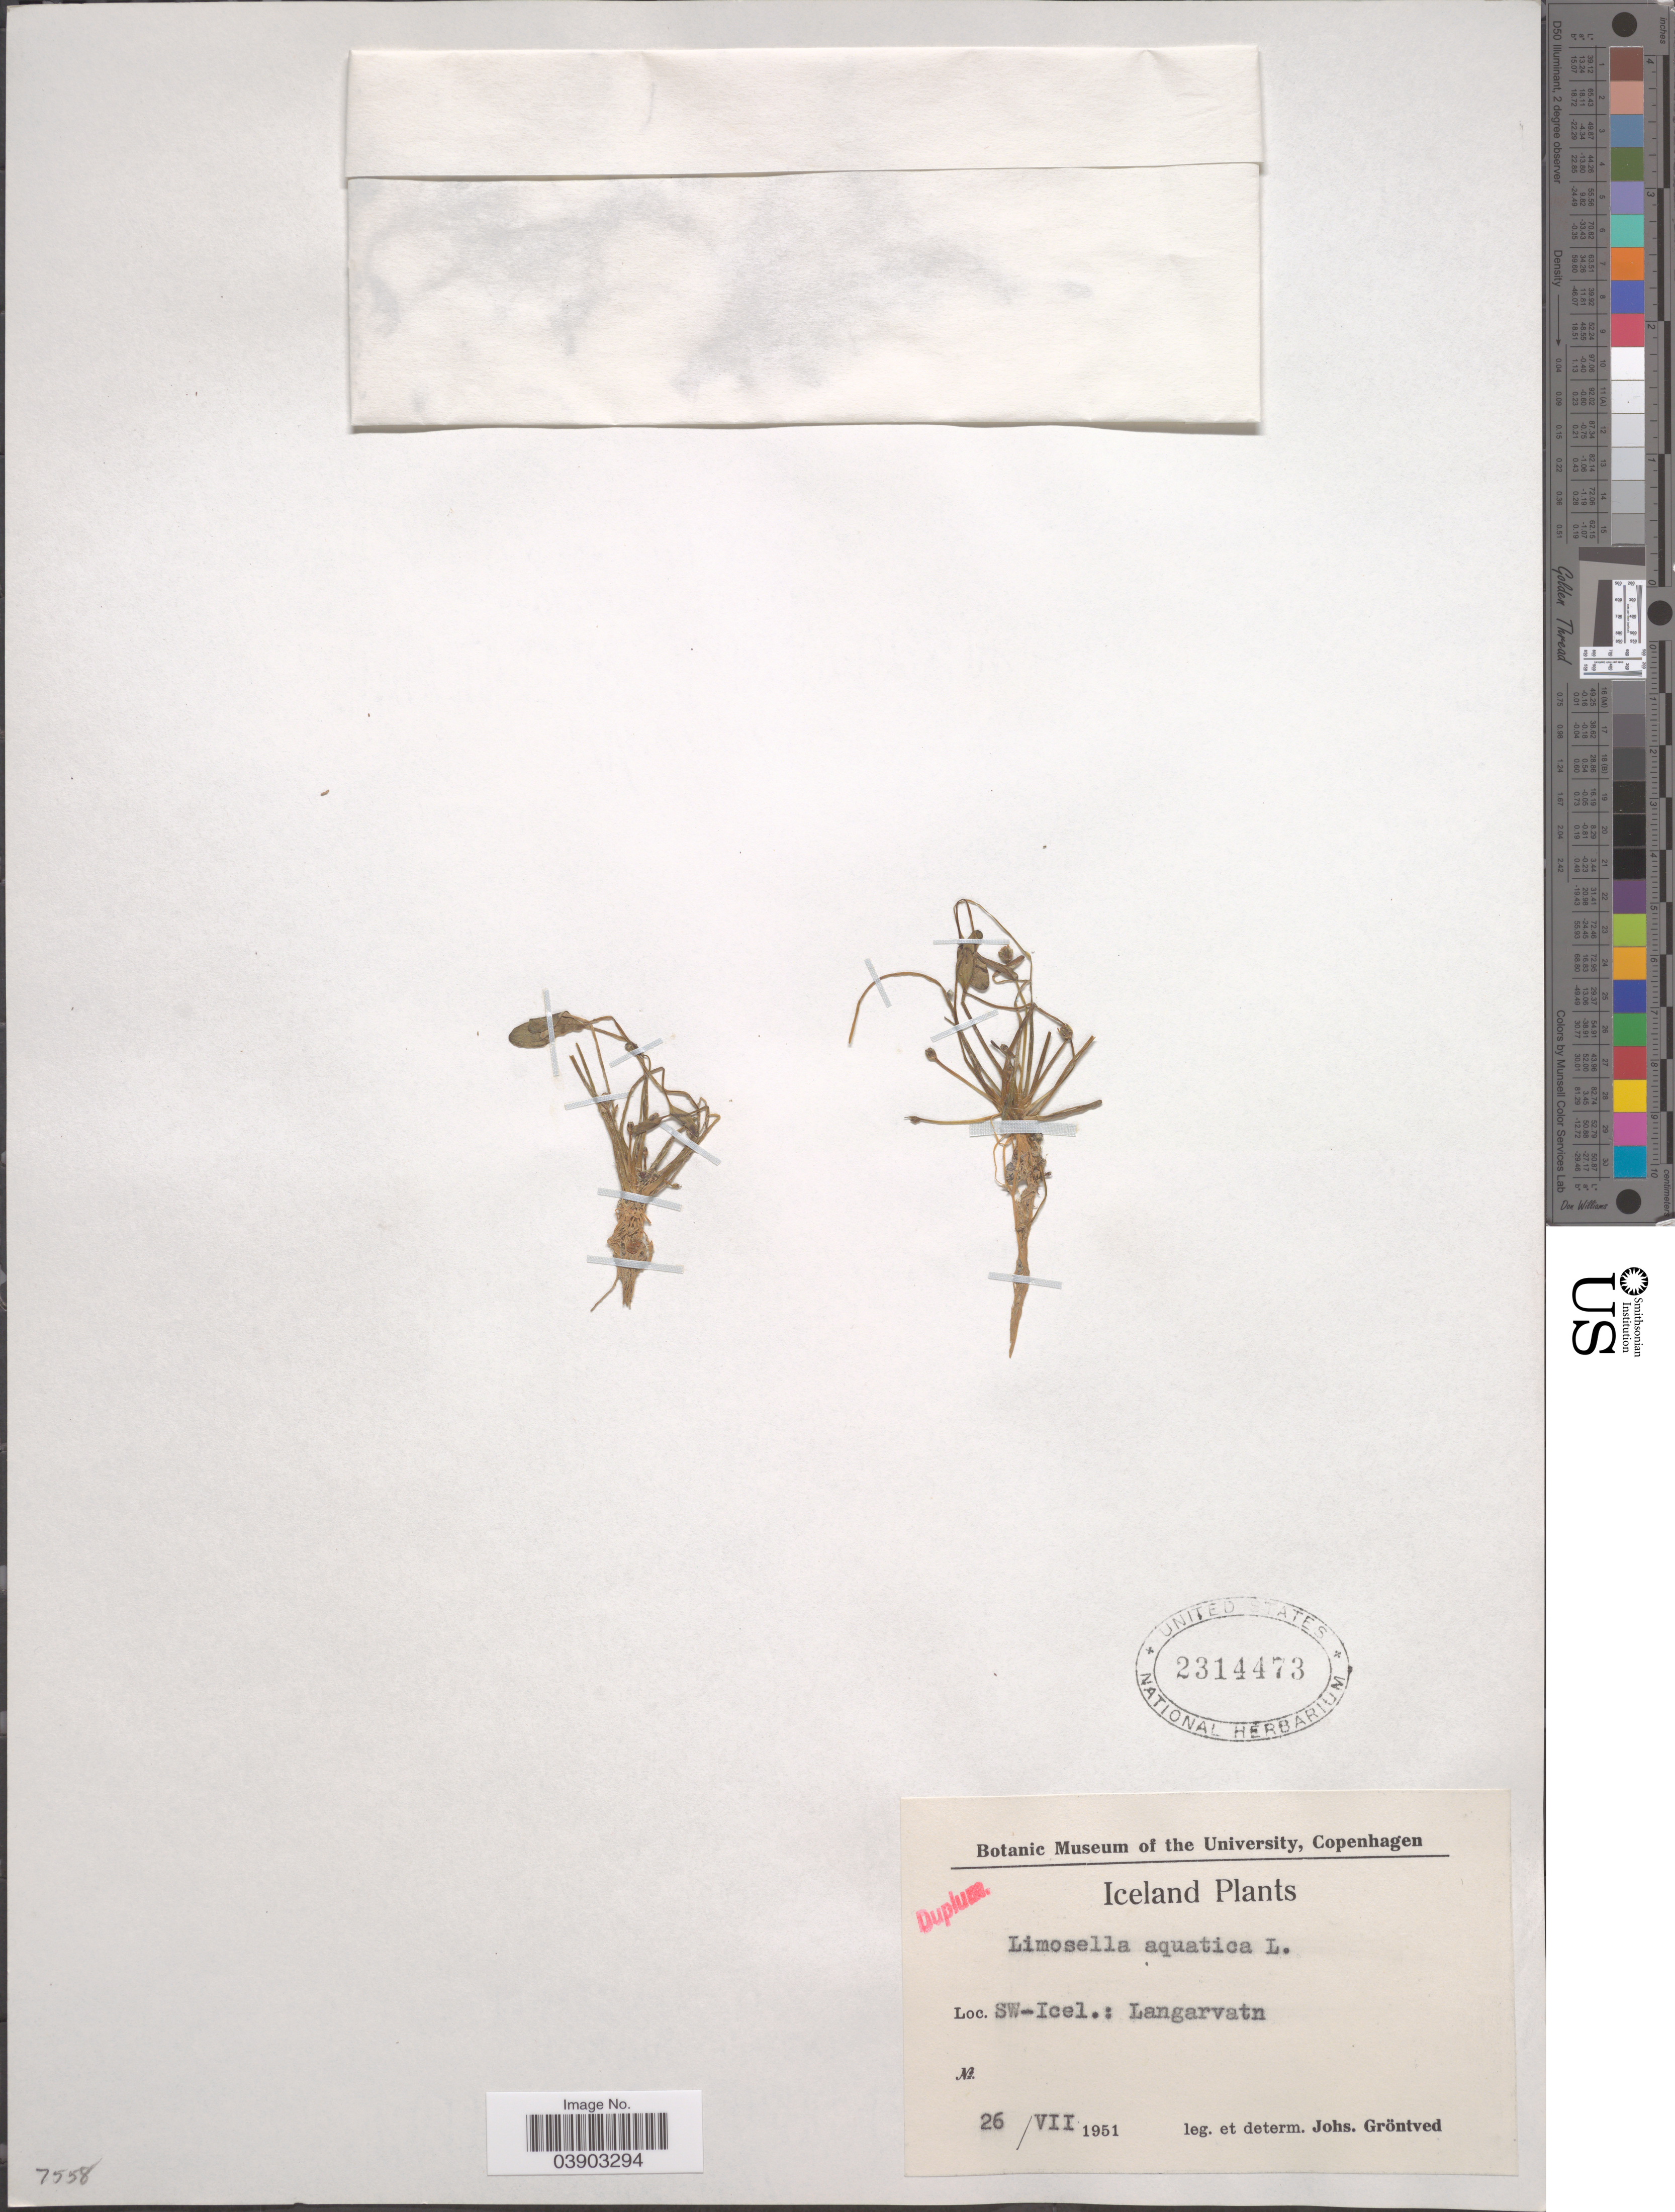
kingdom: Plantae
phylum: Tracheophyta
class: Magnoliopsida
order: Lamiales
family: Scrophulariaceae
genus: Limosella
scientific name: Limosella aquatica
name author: L.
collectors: J. Gröntved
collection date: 1951-07-26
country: Iceland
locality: SW-Icel.: Langarvatn.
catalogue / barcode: US 2314473